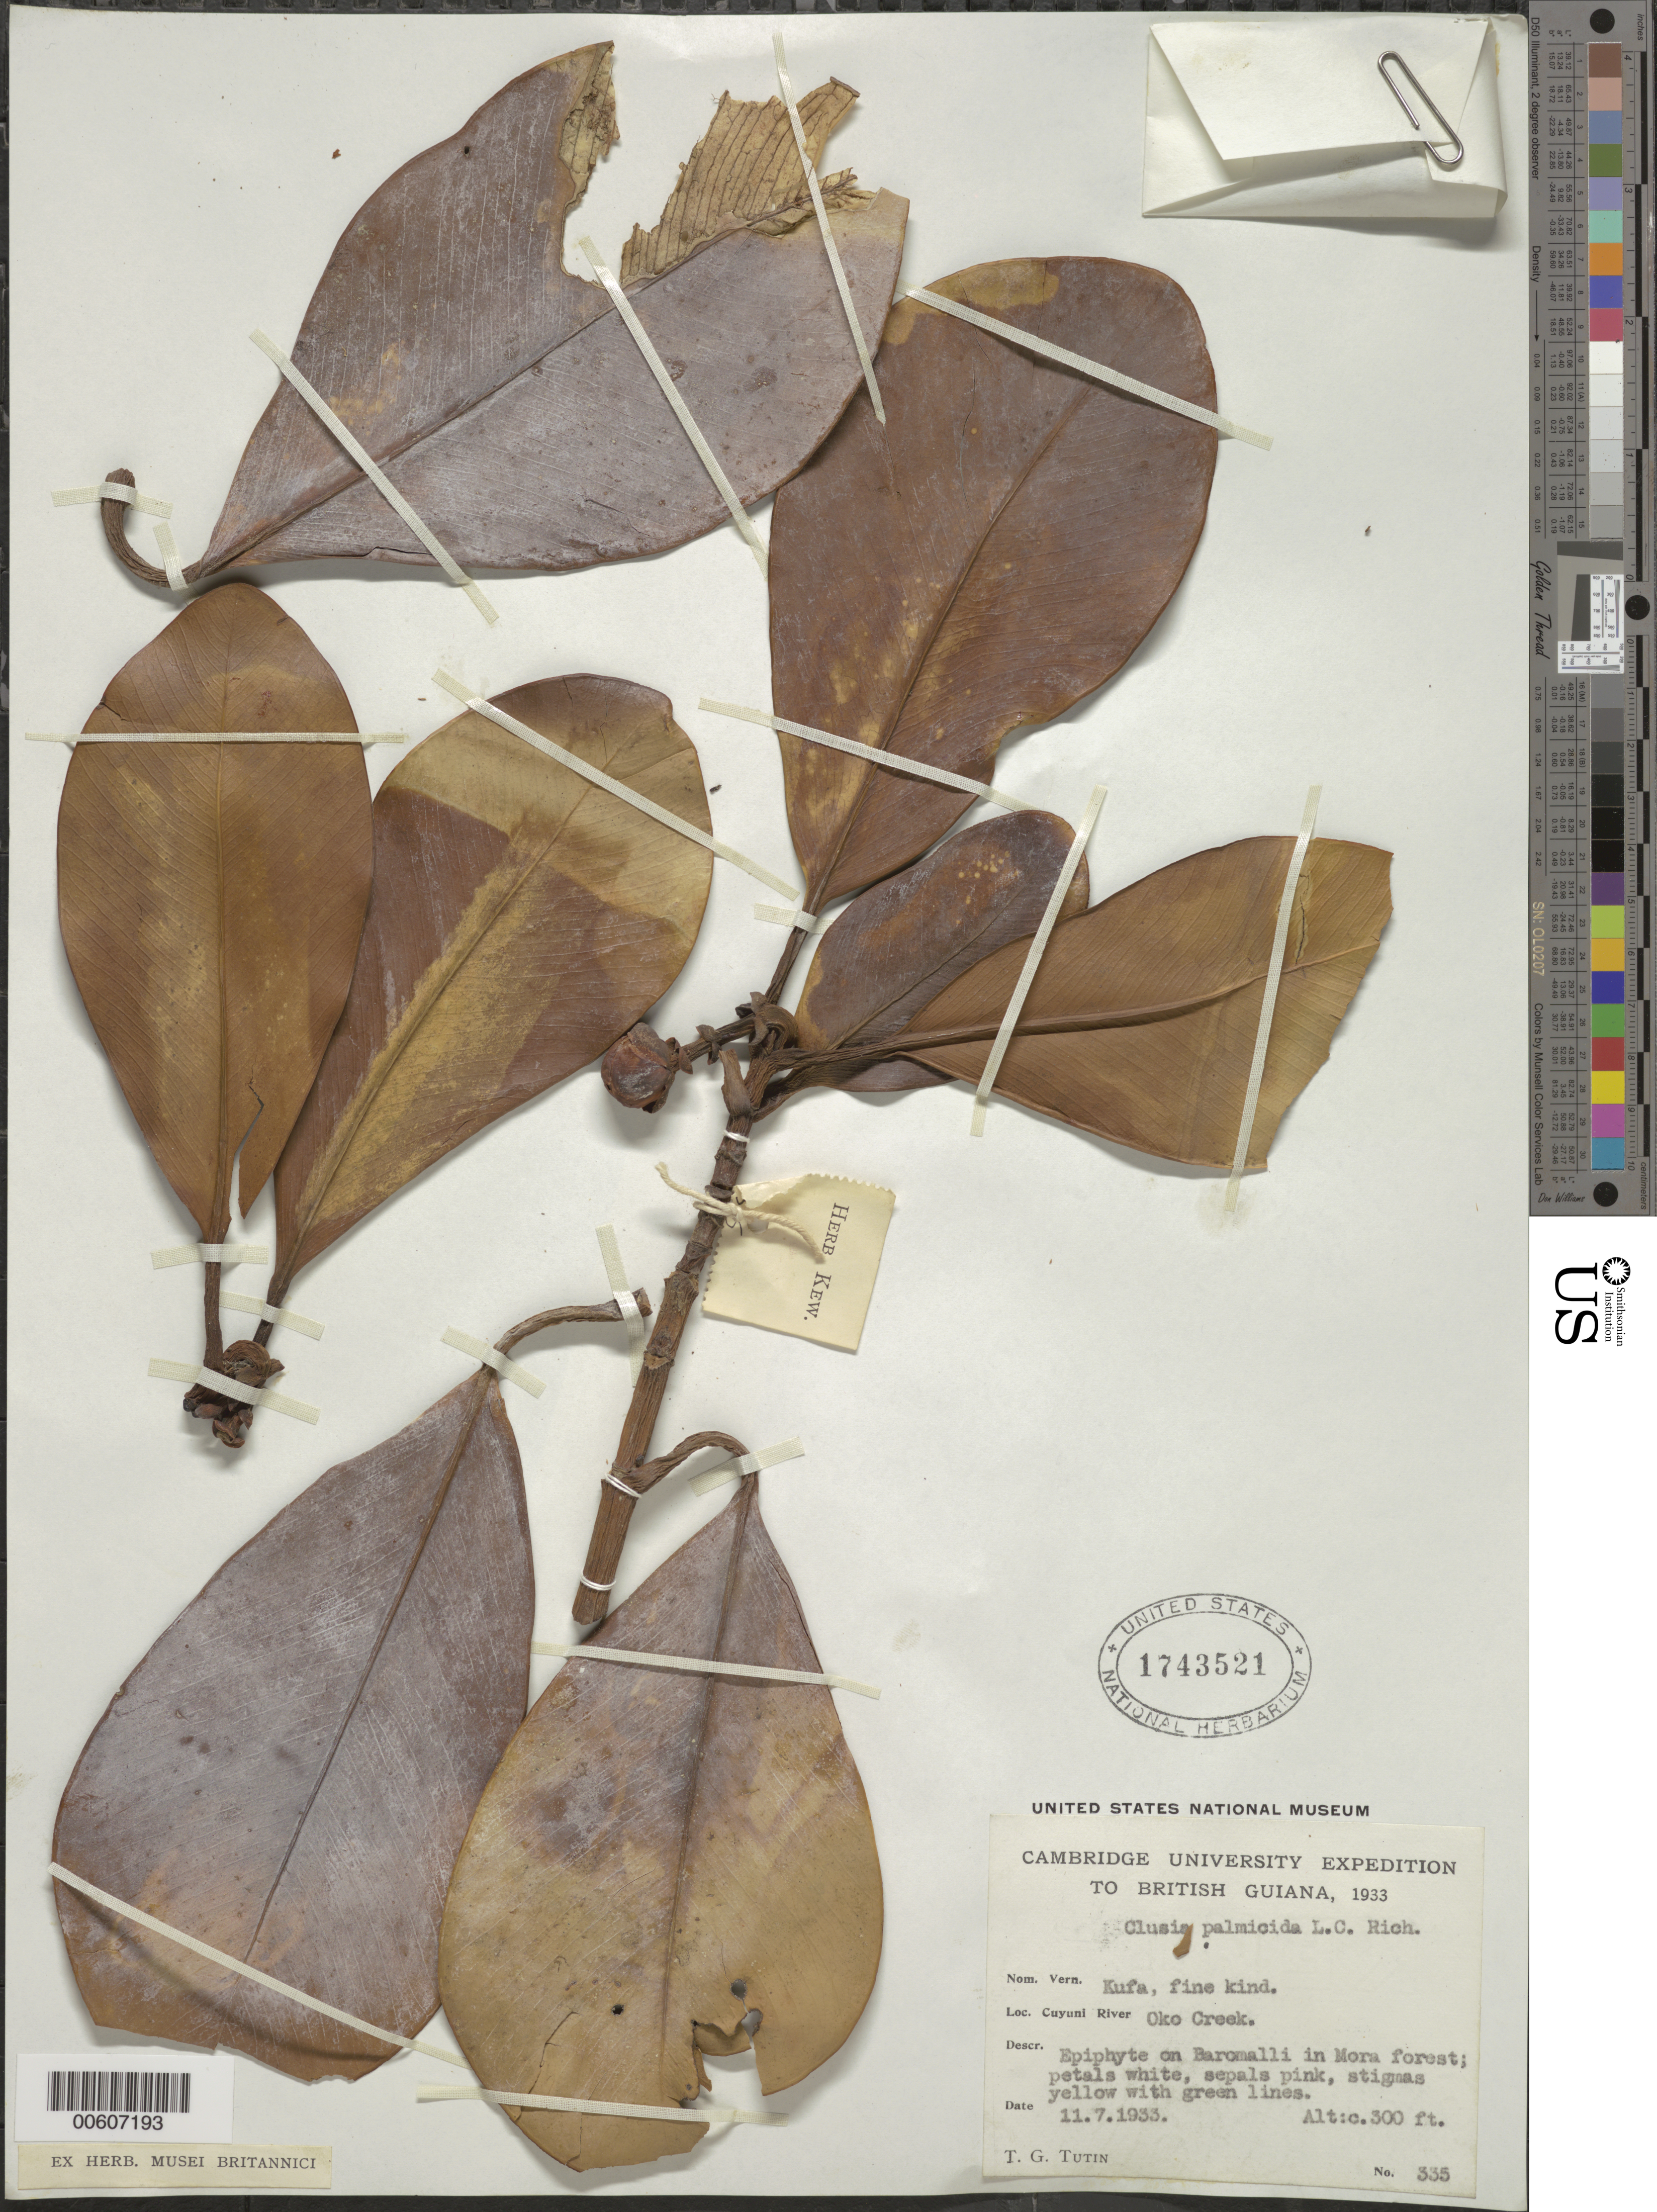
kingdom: Plantae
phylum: Tracheophyta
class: Magnoliopsida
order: Malpighiales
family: Clusiaceae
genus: Clusia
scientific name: Clusia palmicida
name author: Rich.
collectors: T. G. Tutin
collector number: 335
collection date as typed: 11-Jul-33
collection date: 1933-07-11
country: Guyana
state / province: Cuyuni-Mazaruni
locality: Oko Creek, Cuyuni R.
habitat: On Baromalli in Mora forest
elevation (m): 91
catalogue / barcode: US 1743521